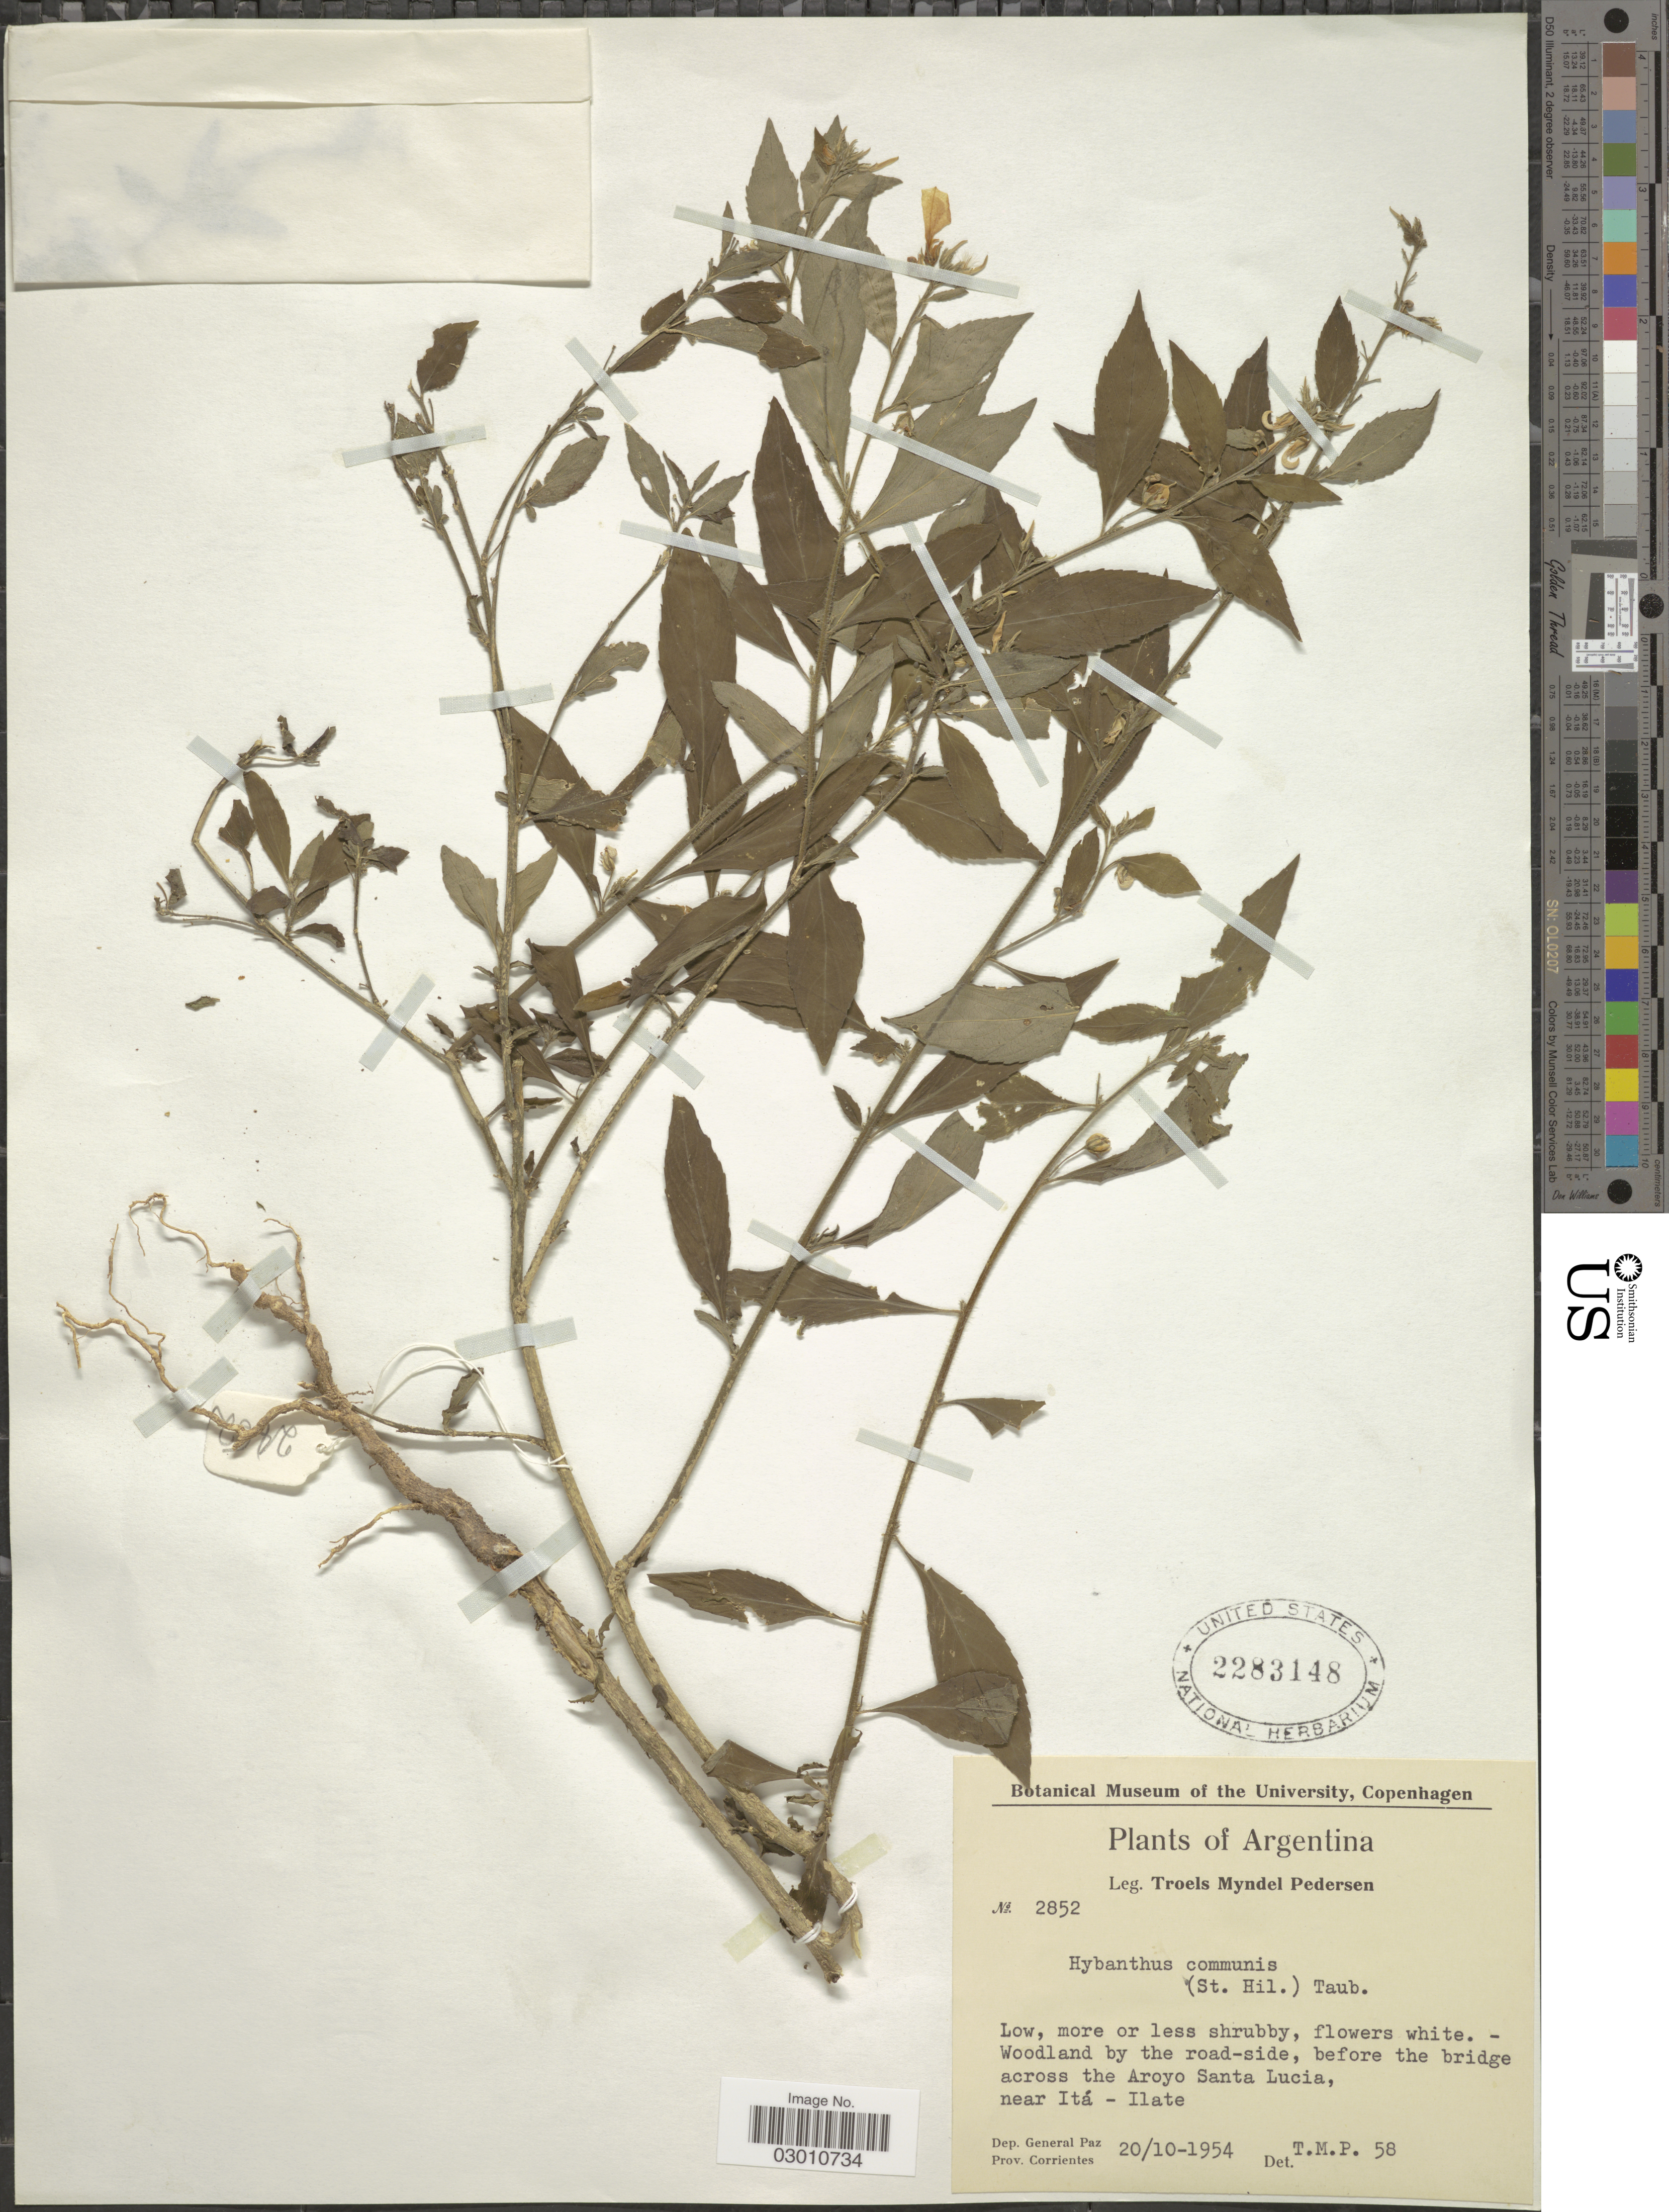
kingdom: Plantae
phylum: Tracheophyta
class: Magnoliopsida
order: Malpighiales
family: Violaceae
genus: Pombalia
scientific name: Pombalia communis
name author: (A. St.-Hil.) Paula-Souza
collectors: T. Pederson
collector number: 2852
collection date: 1954-10-20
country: Argentina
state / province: Corrientes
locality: Woodland by the road-side, before the bridge across the Aroyo Santa Lucia, near Itá - Ilate. Dep. General Paz.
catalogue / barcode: US 2283148